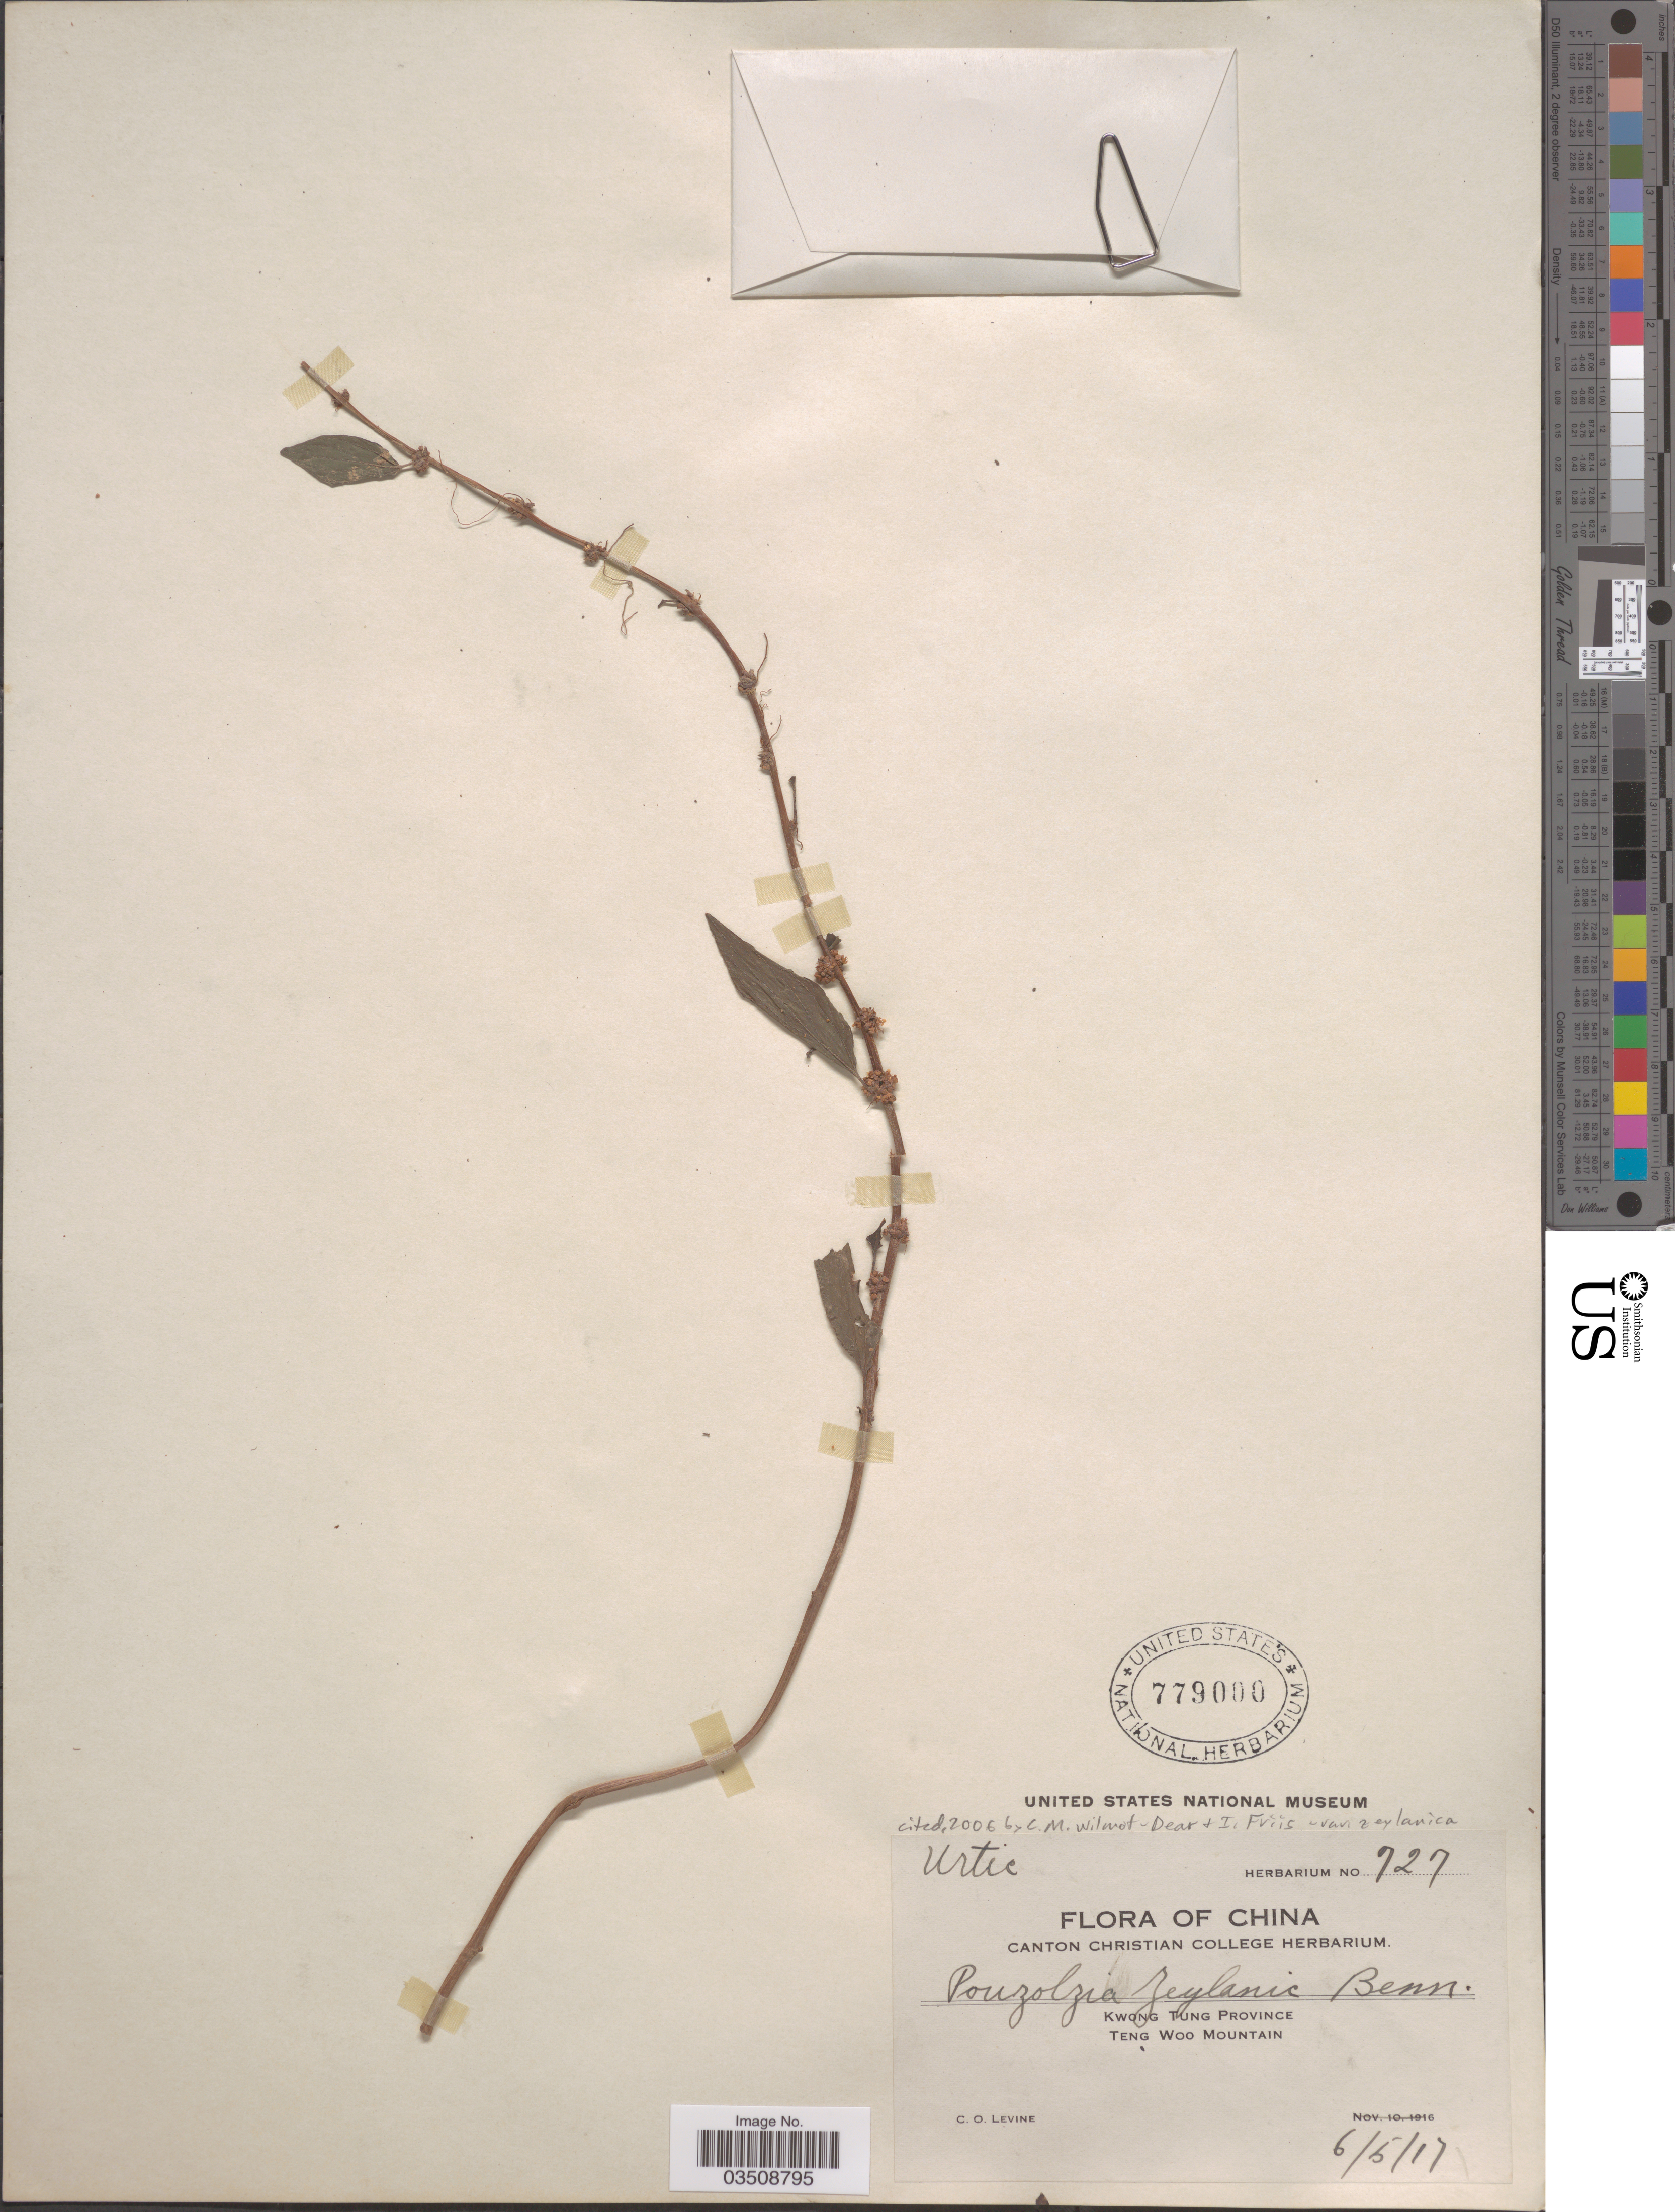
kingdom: Plantae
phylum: Tracheophyta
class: Magnoliopsida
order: Rosales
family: Urticaceae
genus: Pouzolzia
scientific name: Pouzolzia zeylanica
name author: (L.) Benn.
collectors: C. O. Levine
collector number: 727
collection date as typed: Transcribed d/m/y: 6/5/17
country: China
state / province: Guangdong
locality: Kwong Tung Province. Teng Woo Mountain.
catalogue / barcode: US 779000